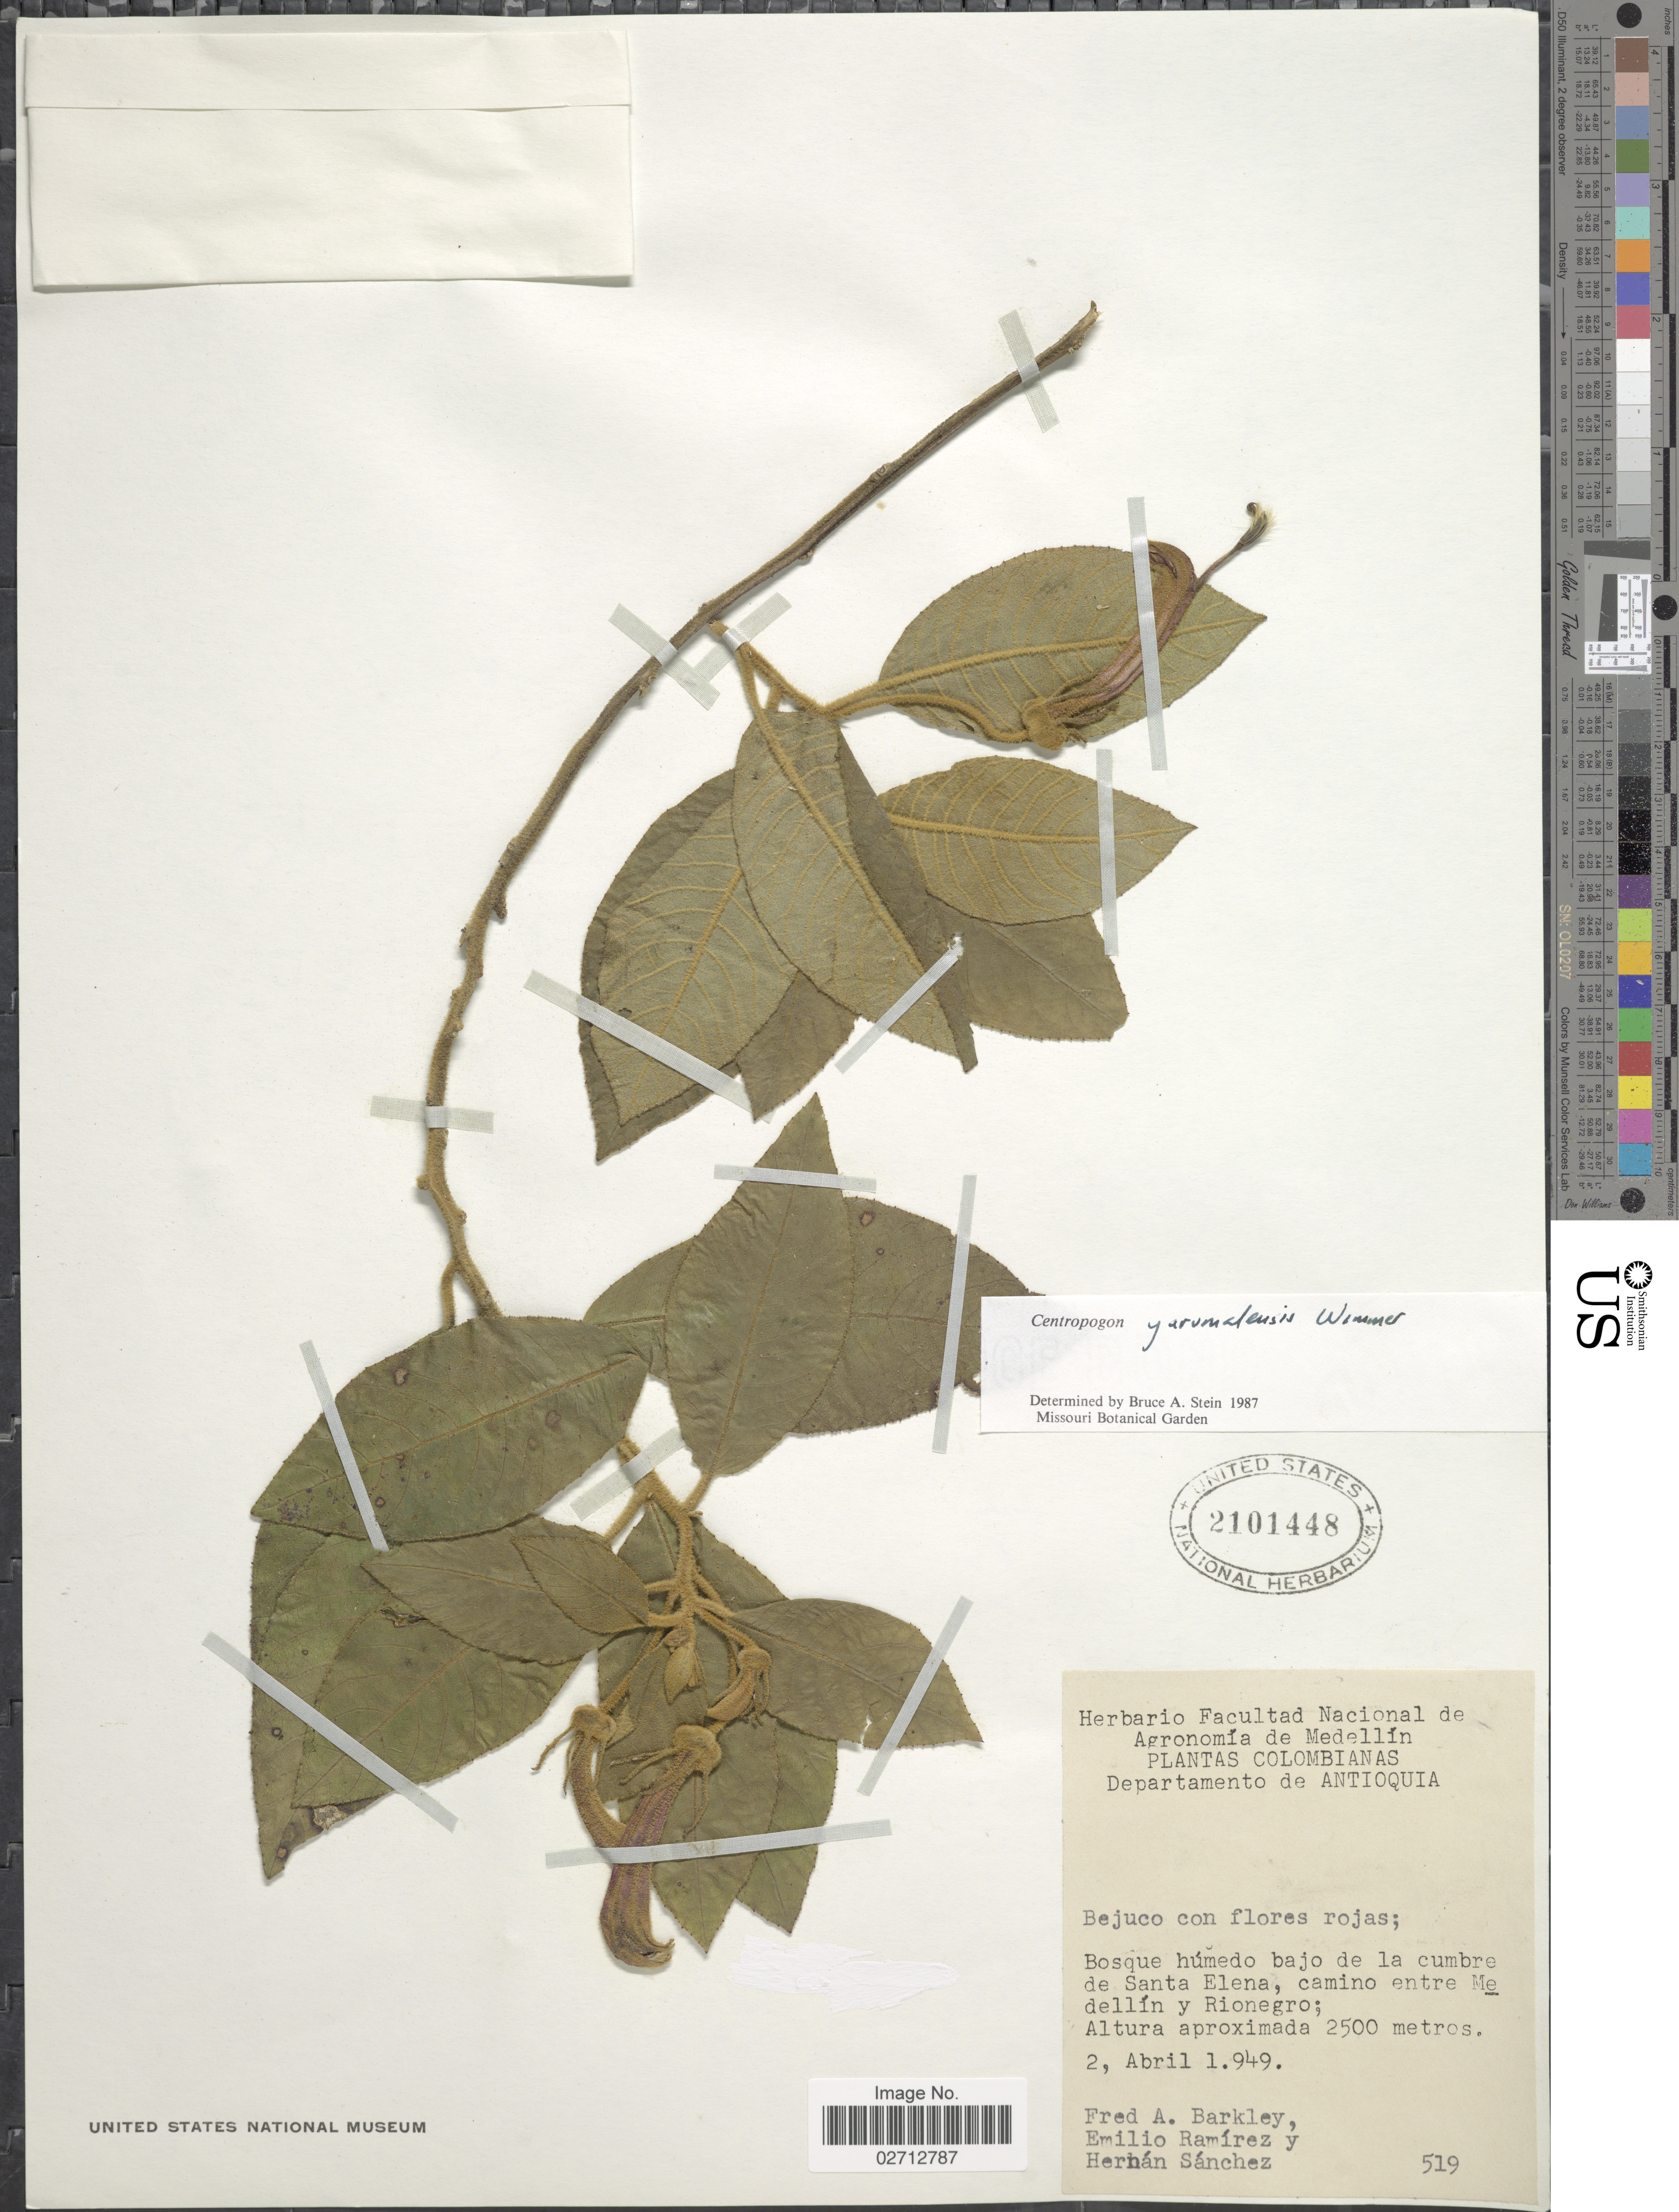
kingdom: Plantae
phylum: Tracheophyta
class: Magnoliopsida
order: Asterales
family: Campanulaceae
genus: Centropogon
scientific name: Centropogon yarumalensis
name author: E. Wimm.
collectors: F. A. Barkley, E. Ramírez & H. Sanchez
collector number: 519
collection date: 1949-04-02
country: Colombia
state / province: Antioquia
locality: Bajo la cumbre Santa Elena, camino entre Medellin y Rionegro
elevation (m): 2500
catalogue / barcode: US 2101448